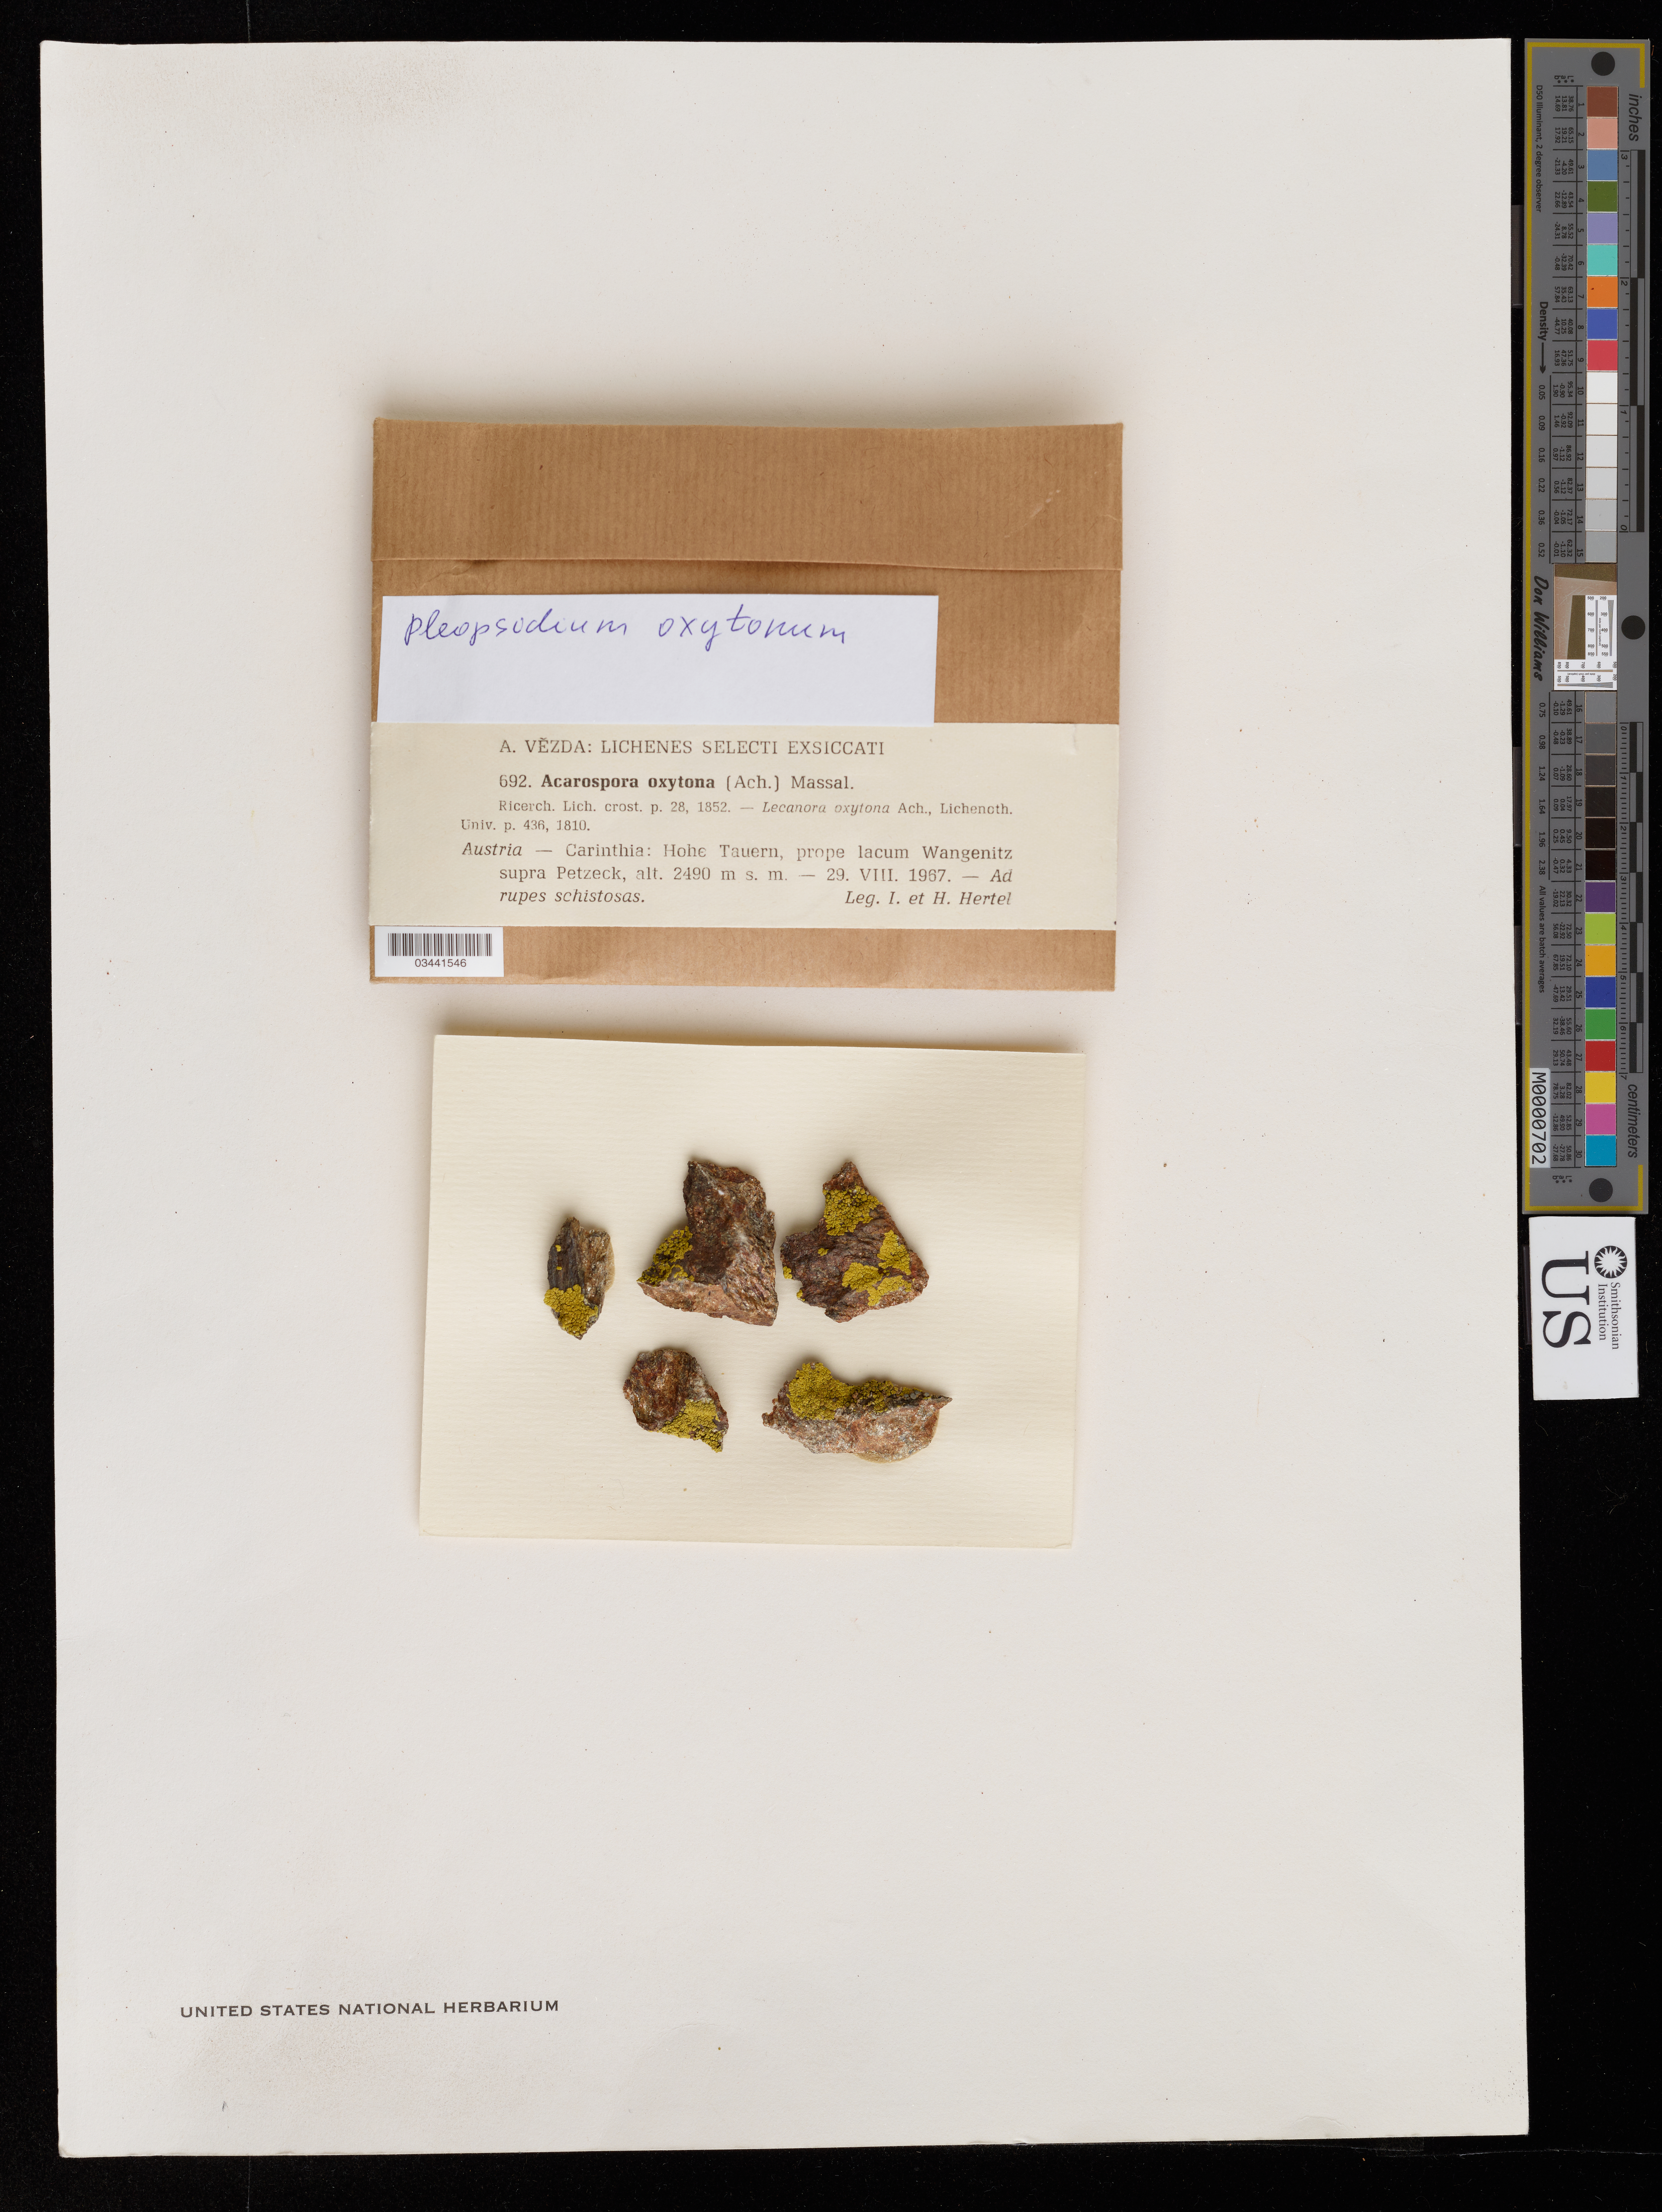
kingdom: Fungi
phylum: Ascomycota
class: Lecanoromycetes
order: Acarosporales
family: Acarosporaceae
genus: Pleopsidium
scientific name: Pleopsidium oxytonum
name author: (Ach.) Rabenh.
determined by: Lichen Identifications Updating Project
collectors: I. Hertel & H. Hertel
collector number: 692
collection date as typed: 29 VIII 1967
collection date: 1967-08-29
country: Austria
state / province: Karnten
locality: near Wangenitz Lake above Petzeck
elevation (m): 2490